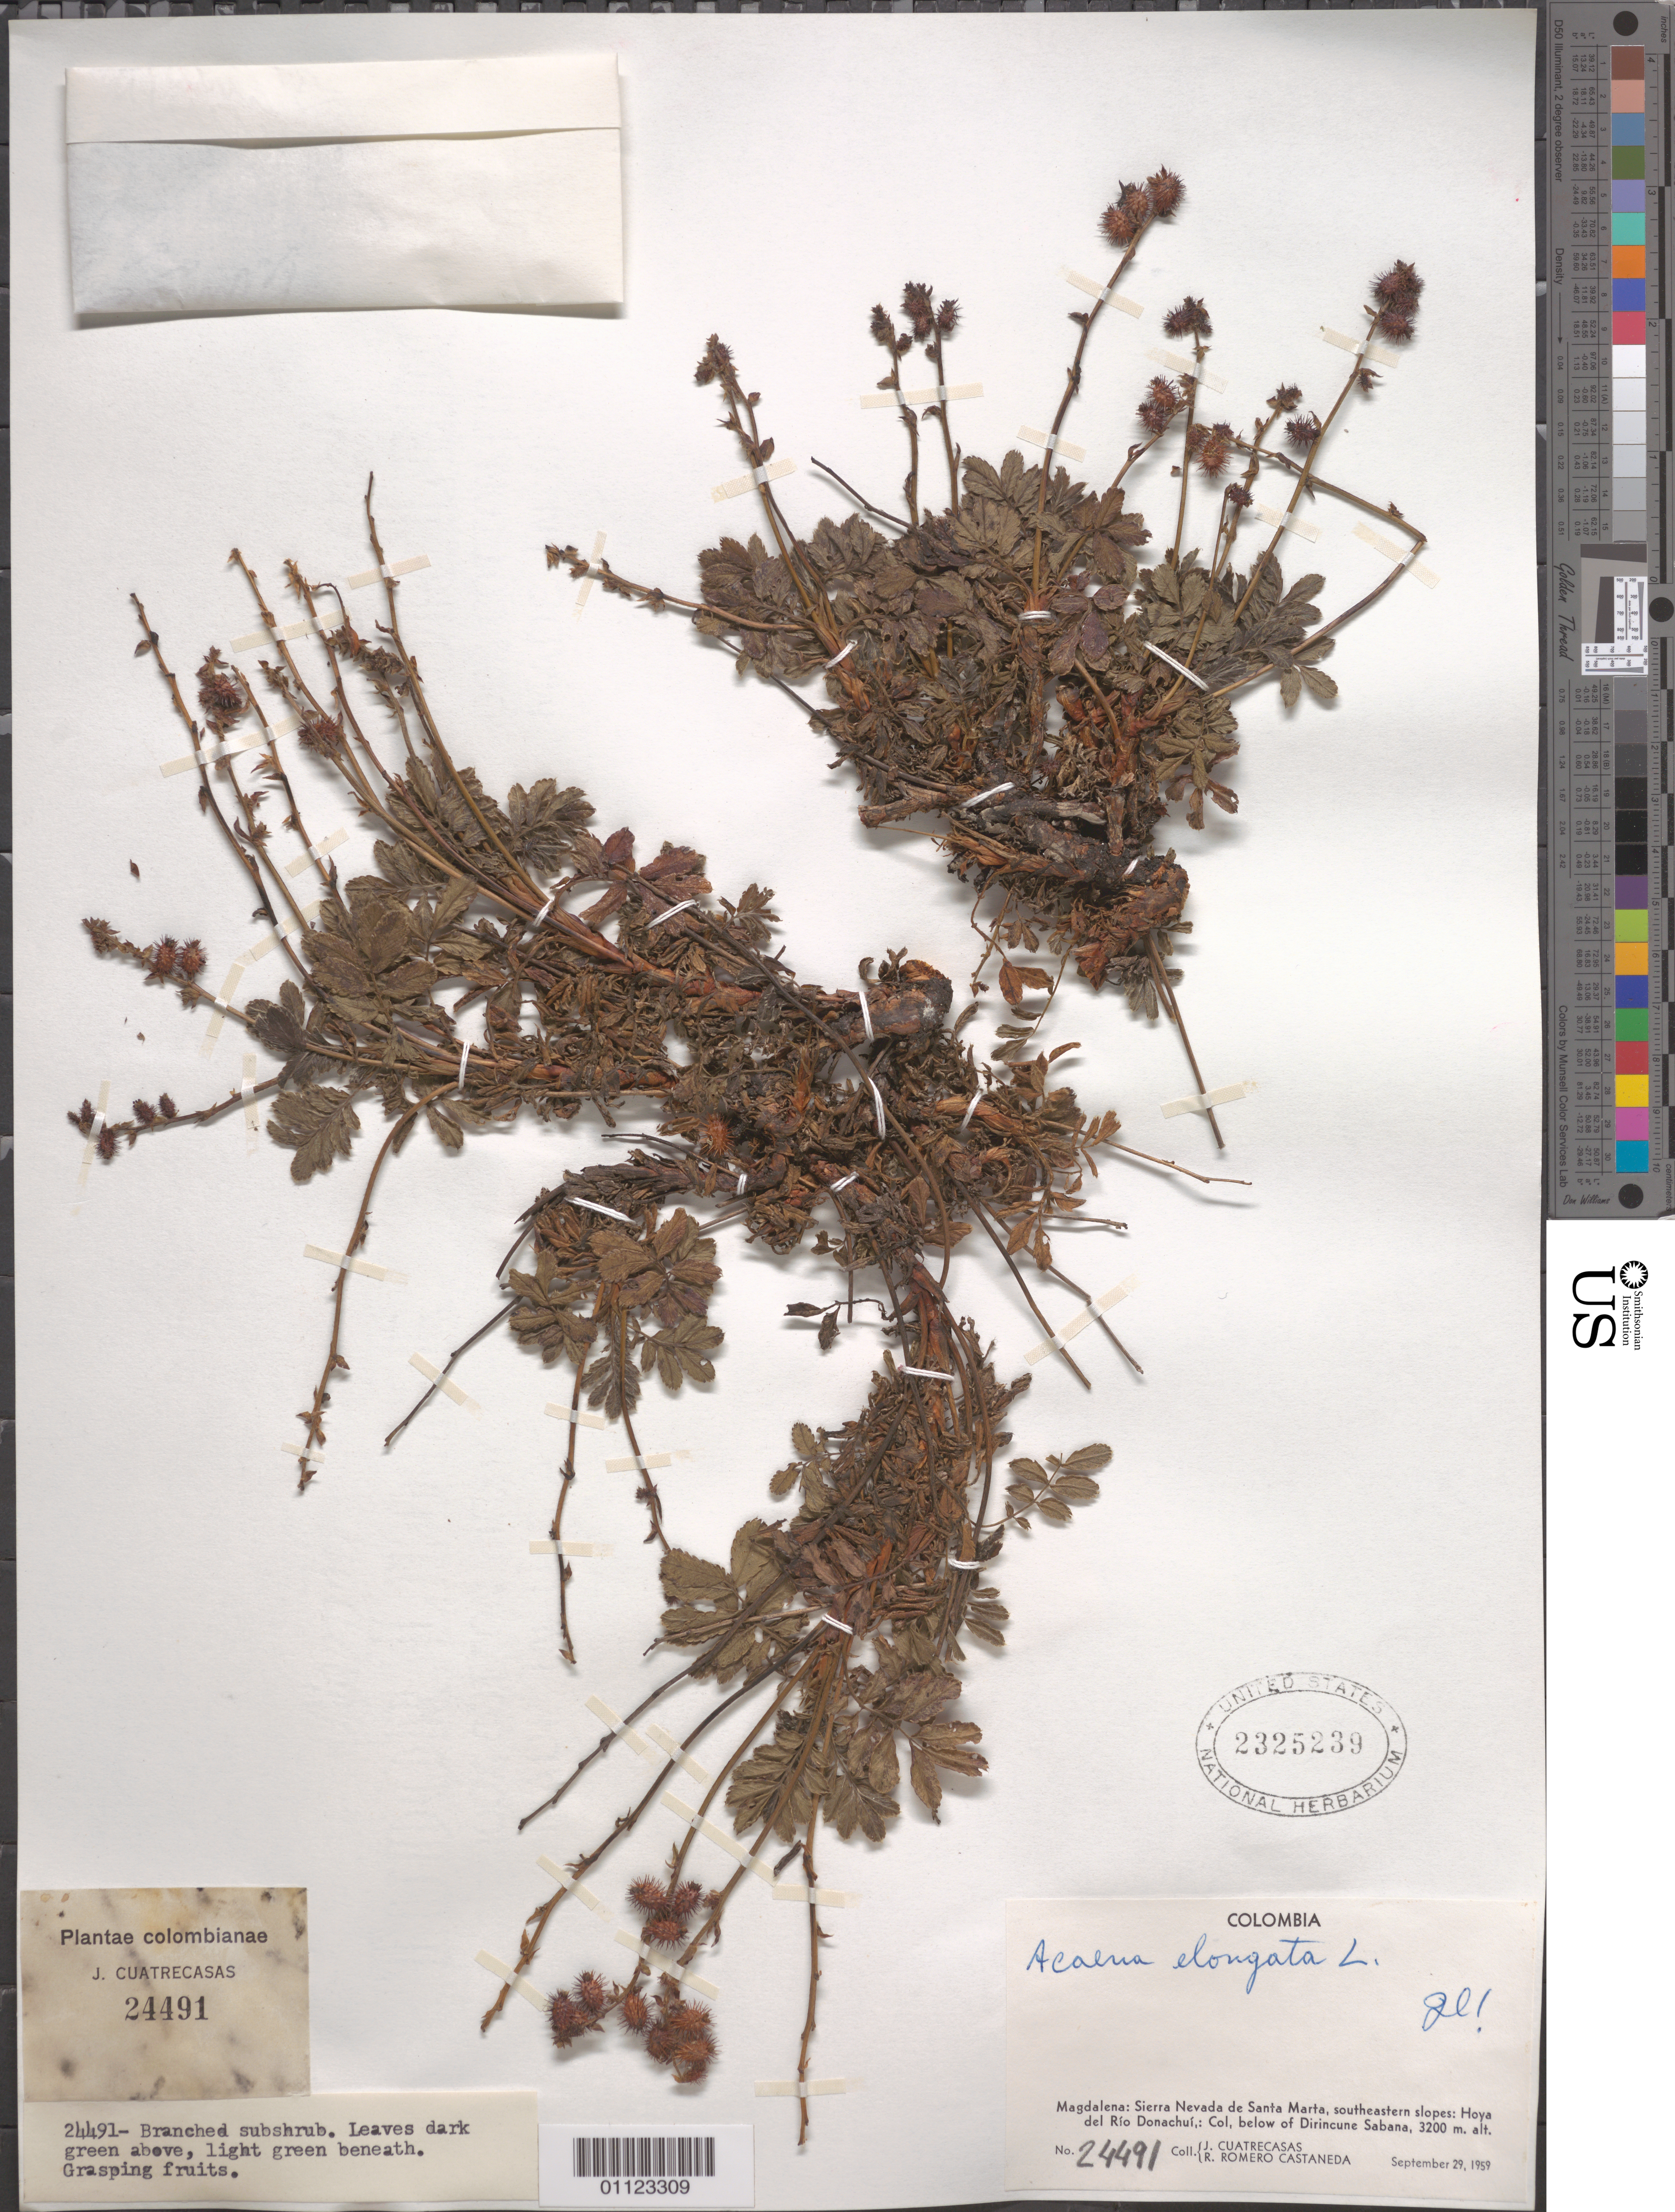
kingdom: Plantae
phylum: Tracheophyta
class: Magnoliopsida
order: Rosales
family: Rosaceae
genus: Acaena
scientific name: Acaena elongata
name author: L.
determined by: Cuatrecasas, J.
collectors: J. Cuatrecasas & R. Romero Castañeda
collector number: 24491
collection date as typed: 29 Sep 1959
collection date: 1959-09-29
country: Colombia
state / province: Magdalena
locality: Sierra Nevada de Santa Marta, southeastern slopes: Hoya de Río Donachuí: below Dirincune Sabana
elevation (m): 3200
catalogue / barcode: US 2325239